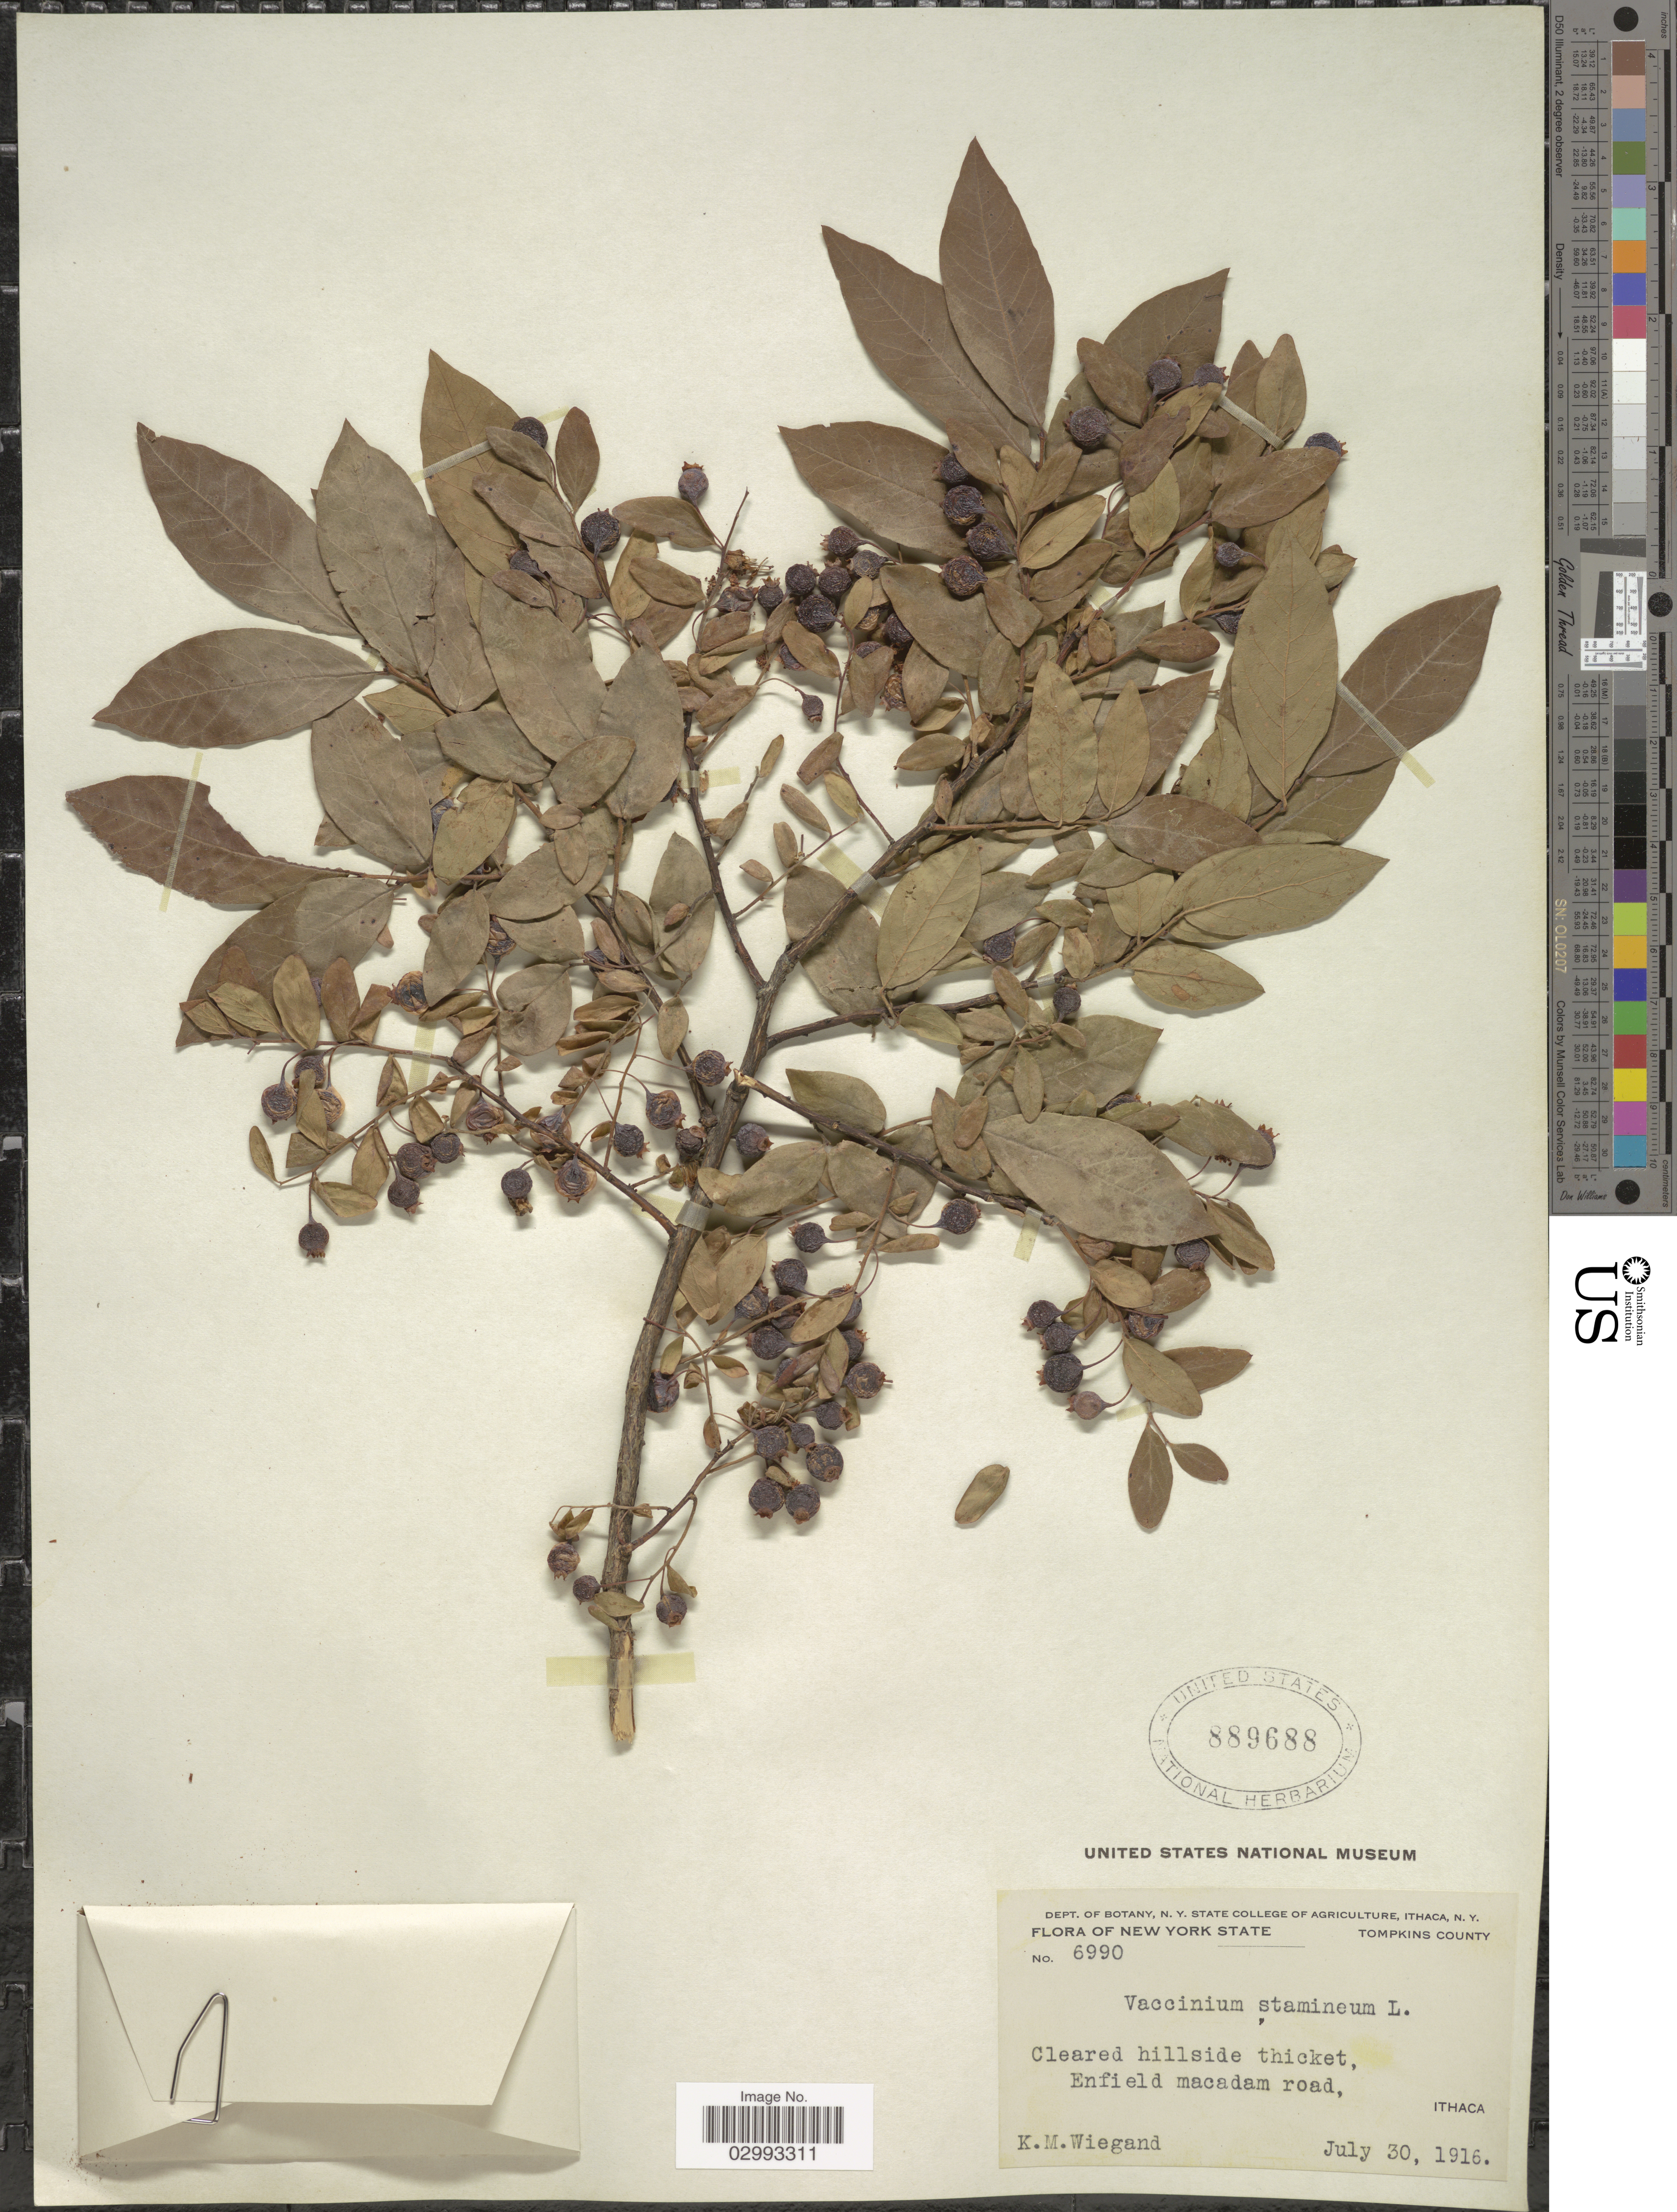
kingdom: Plantae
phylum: Tracheophyta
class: Magnoliopsida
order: Ericales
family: Ericaceae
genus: Polycodium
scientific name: Polycodium stamineum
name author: (L.) Greene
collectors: K. M. Wiegand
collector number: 6990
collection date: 1916-07-30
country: United States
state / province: New York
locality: Tompkins County. Cleared hillside thicket, Enfield macadam road, Ithaca.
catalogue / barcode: US 889688